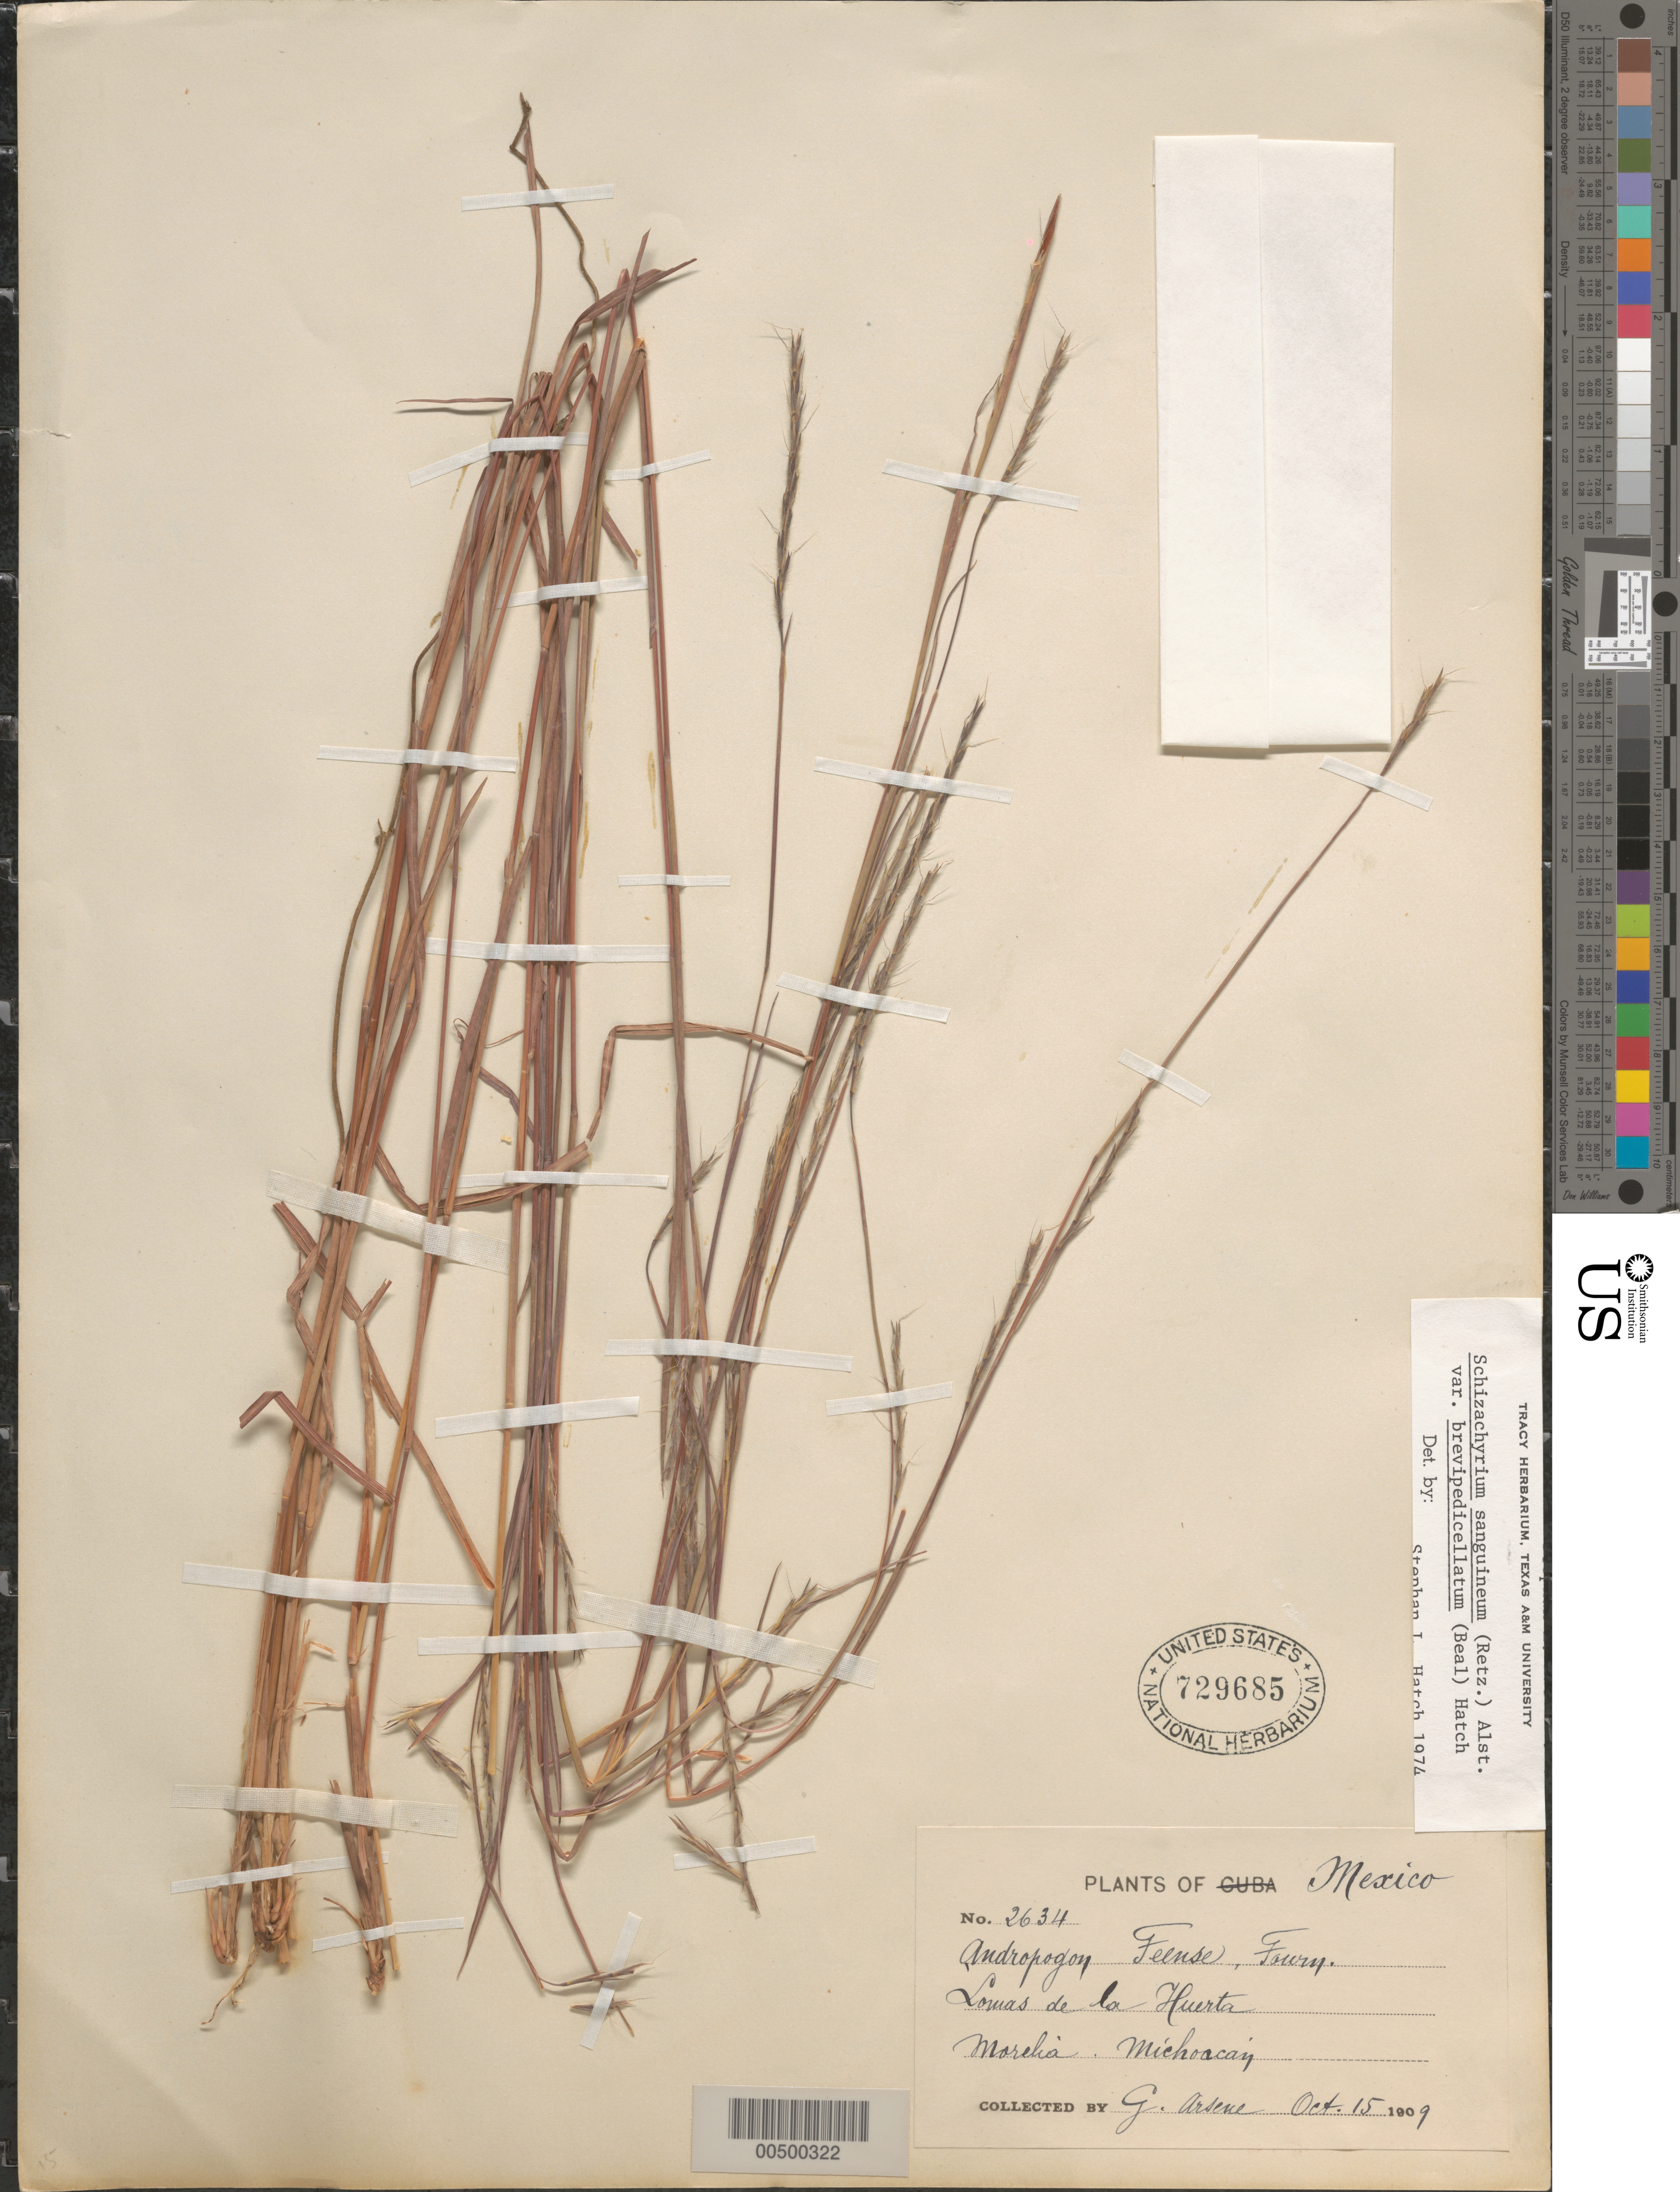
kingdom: Plantae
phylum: Tracheophyta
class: Liliopsida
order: Poales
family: Poaceae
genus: Schizachyrium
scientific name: Schizachyrium sanguineum var. brevipedicellatum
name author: (W.J. Beal) S.L. Hatch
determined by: Hatch, S. L.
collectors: Bro. G. Arsène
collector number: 2634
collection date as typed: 15 Oct 1909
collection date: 1909-10-15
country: Mexico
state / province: Michoacán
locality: Lomas de la Huerta, Morelia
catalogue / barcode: US 729685